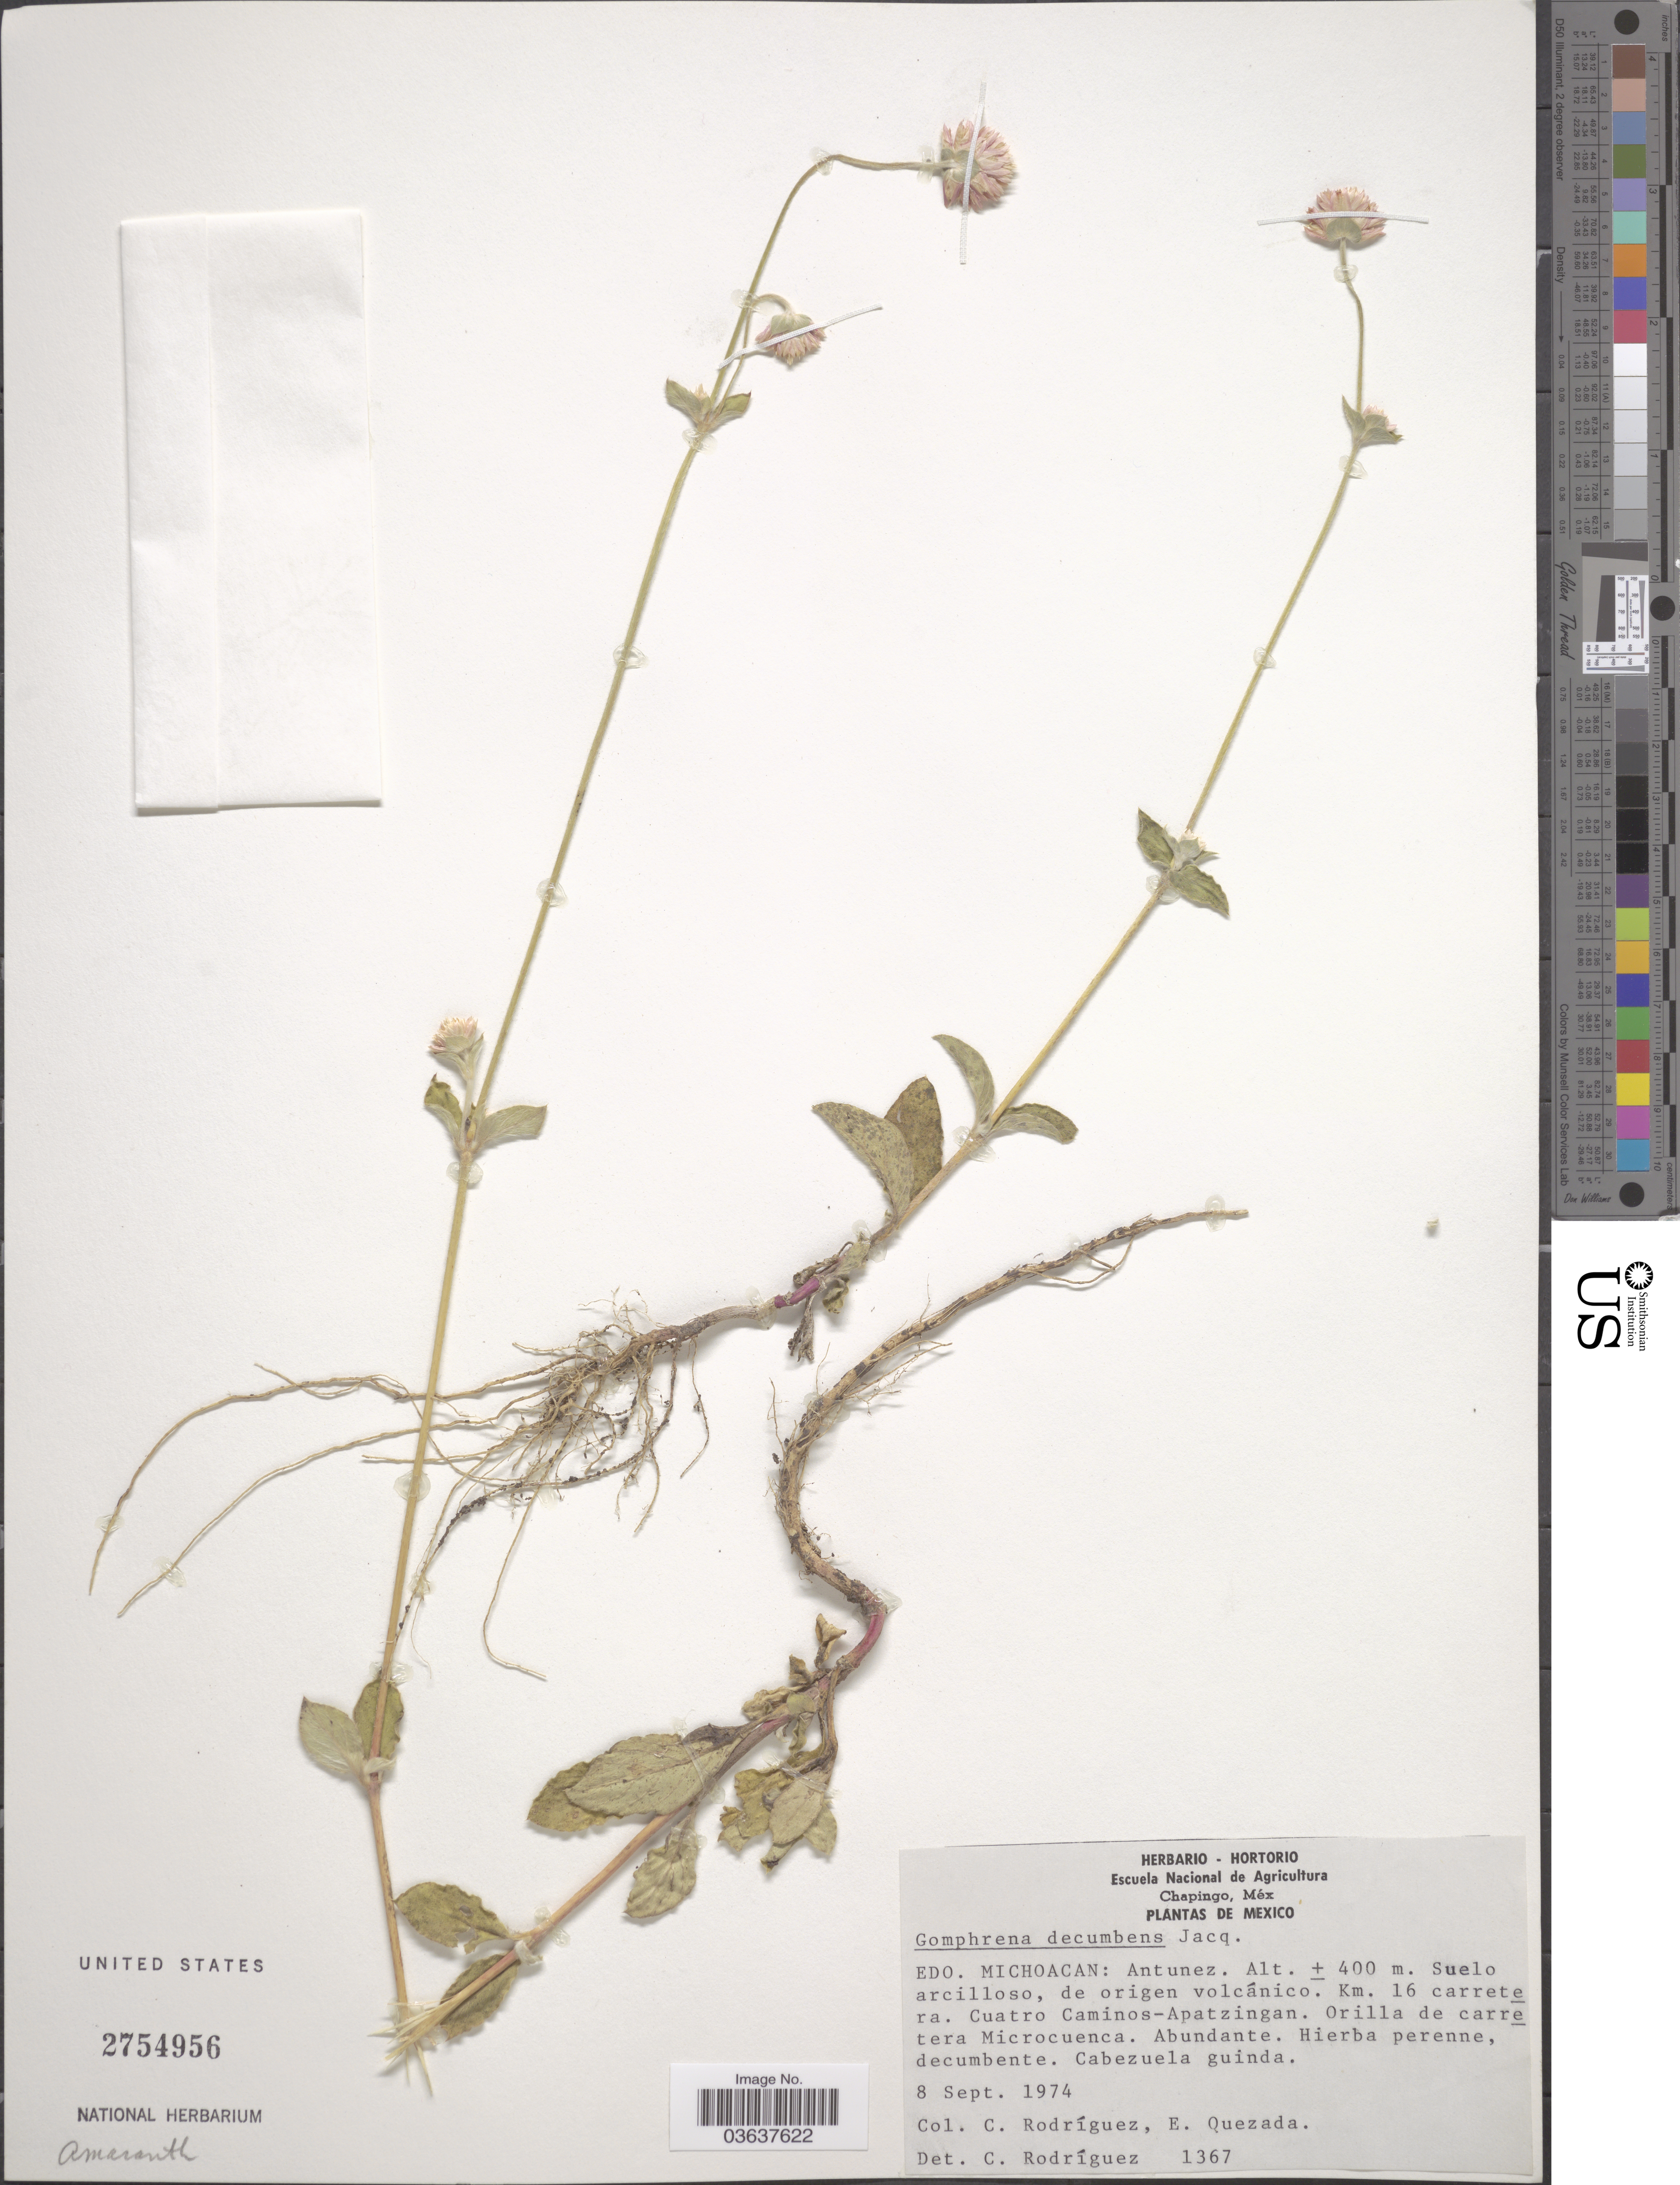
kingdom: Plantae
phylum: Tracheophyta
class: Magnoliopsida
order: Caryophyllales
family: Amaranthaceae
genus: Gomphrena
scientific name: Gomphrena decumbens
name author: Jacq.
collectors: C. Rodríguez-Flores & E. Quezada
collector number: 1367?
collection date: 1974-09-08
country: Mexico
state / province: Michoacán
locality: Antunez. Suelo arcilloso, de origen volcánico. Km. 16 carretera. Cuatro Caminos-Apatzingan. Orilla de carretera Microcuenca.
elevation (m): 400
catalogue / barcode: US 2754956